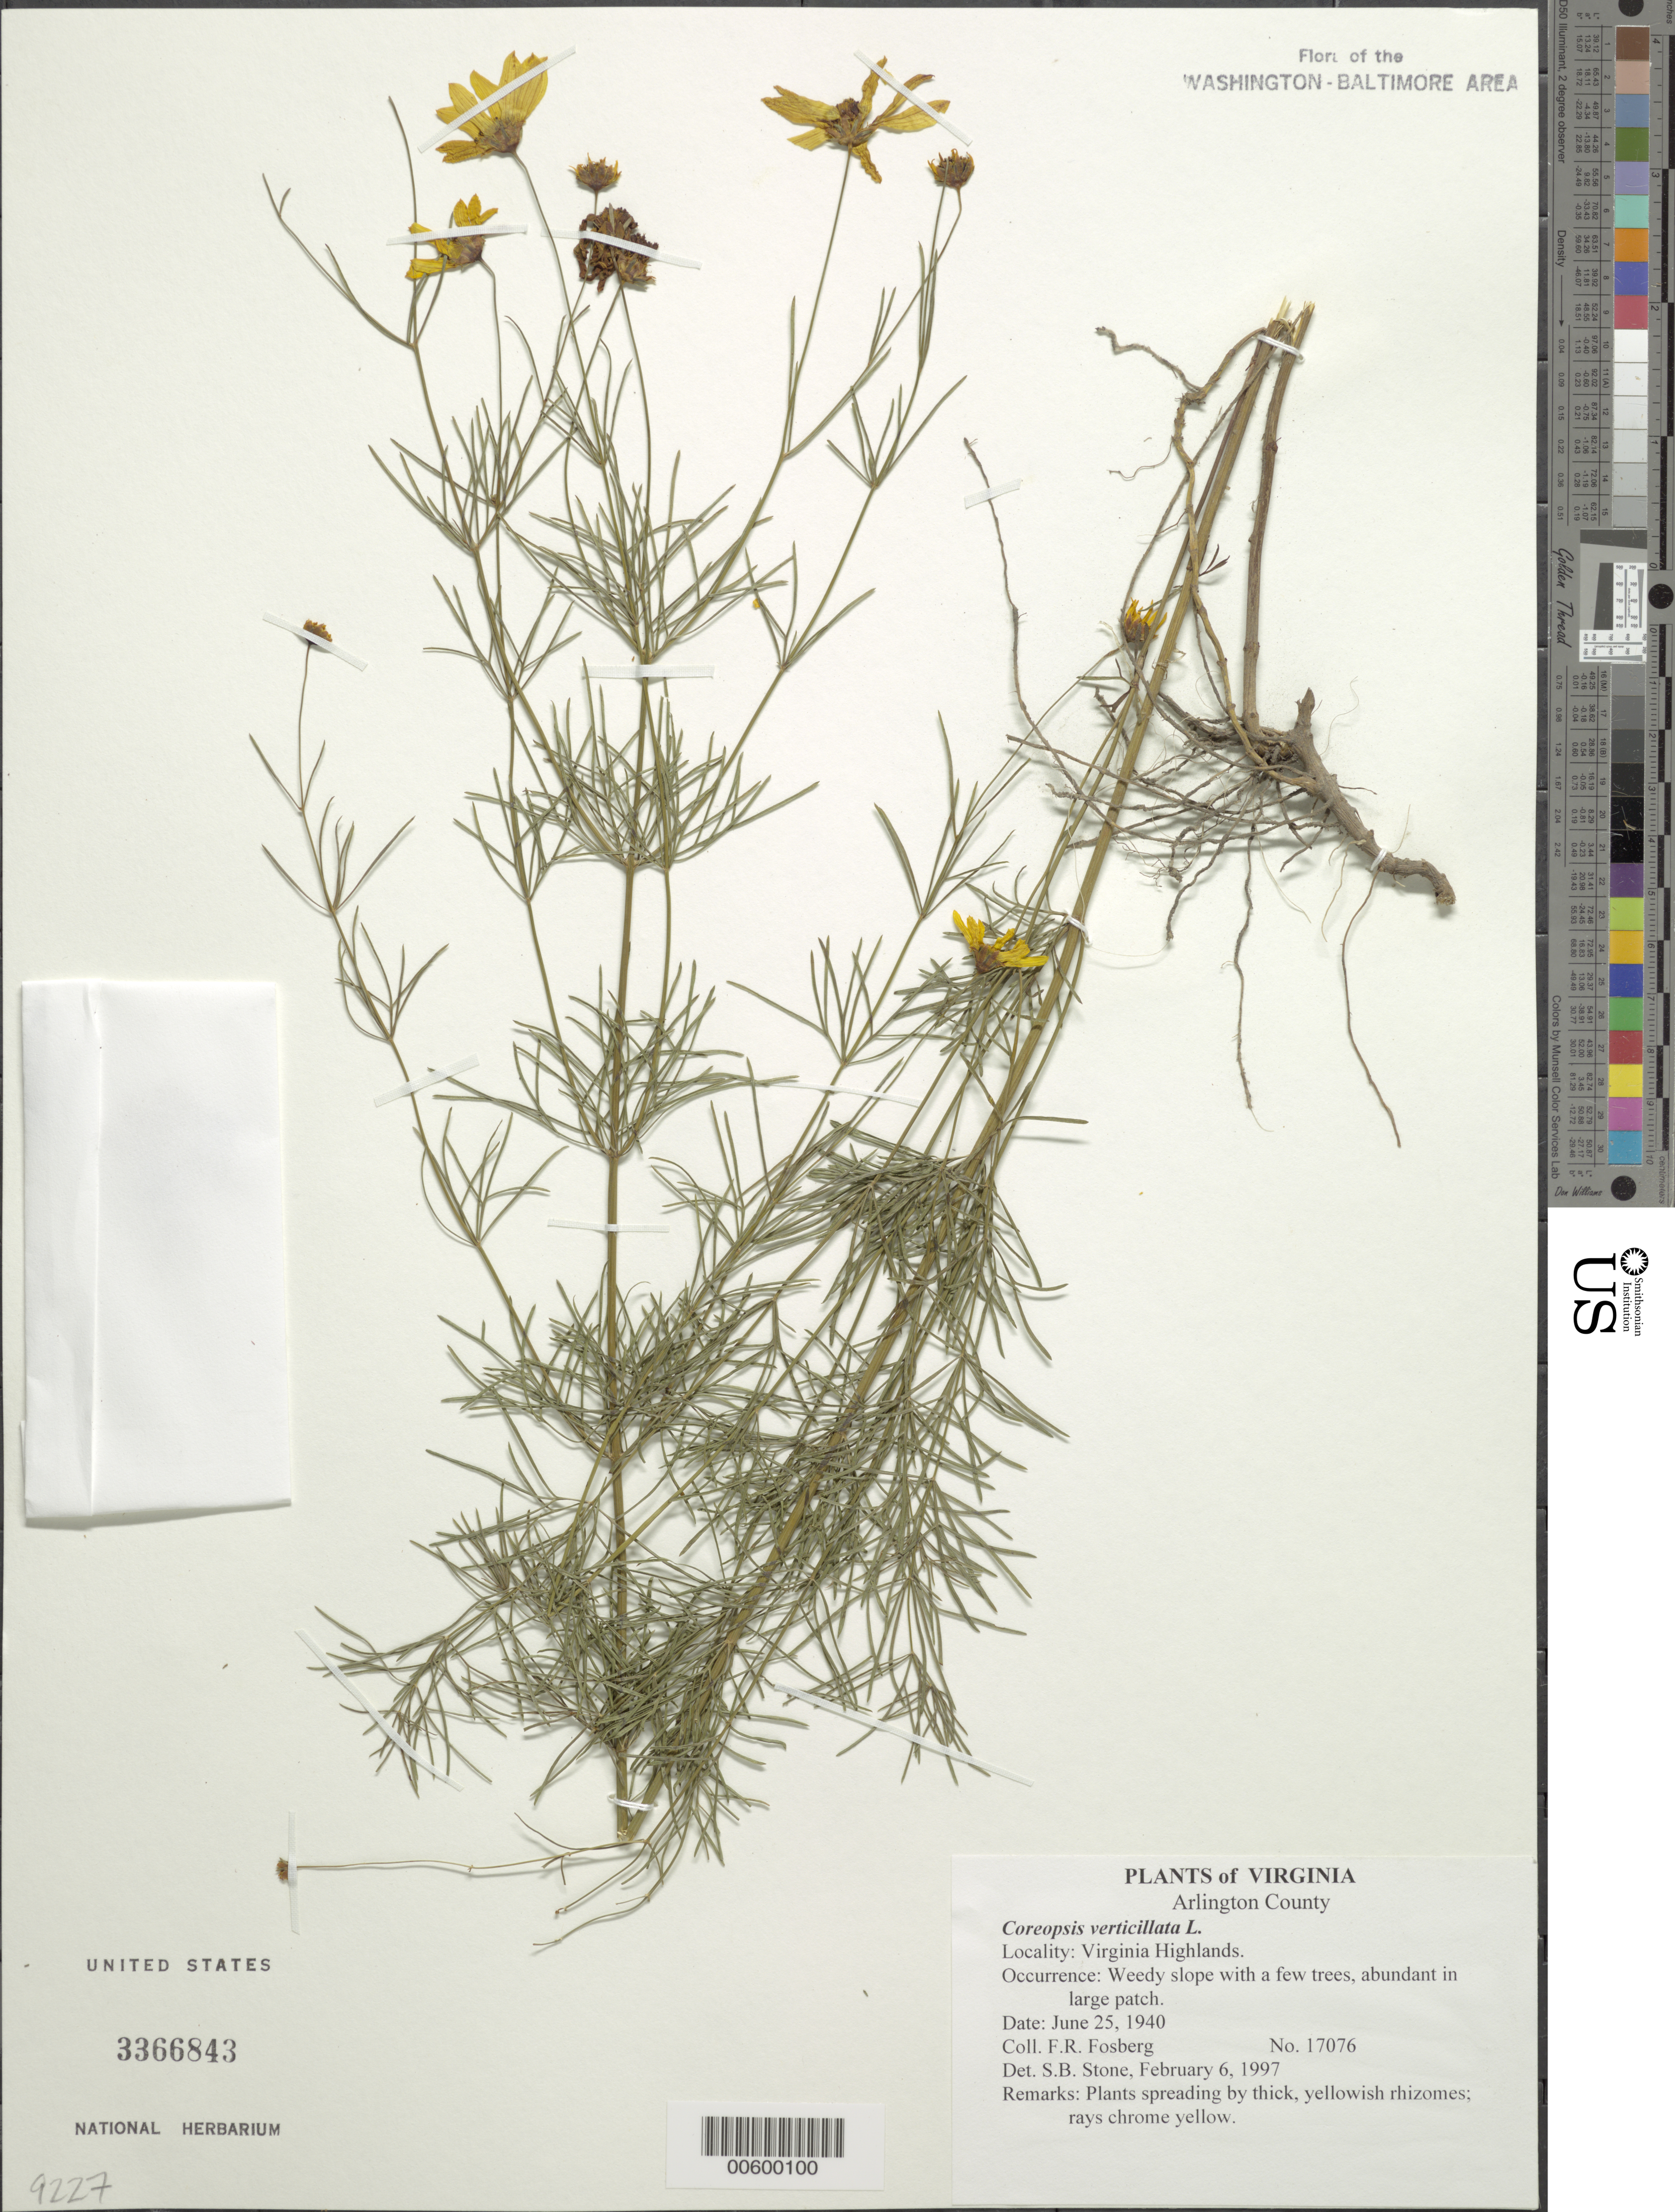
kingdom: Plantae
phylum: Tracheophyta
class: Magnoliopsida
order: Asterales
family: Asteraceae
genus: Coreopsis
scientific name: Coreopsis verticillata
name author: L.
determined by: Stone, S. B.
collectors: F. R. Fosberg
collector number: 17076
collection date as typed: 25 Jun 1940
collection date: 1940-06-25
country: United States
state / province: Virginia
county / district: Arlington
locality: Virginia Highlands.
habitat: Weedy slope with a few trees, abundant in large patch.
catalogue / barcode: US 3366843